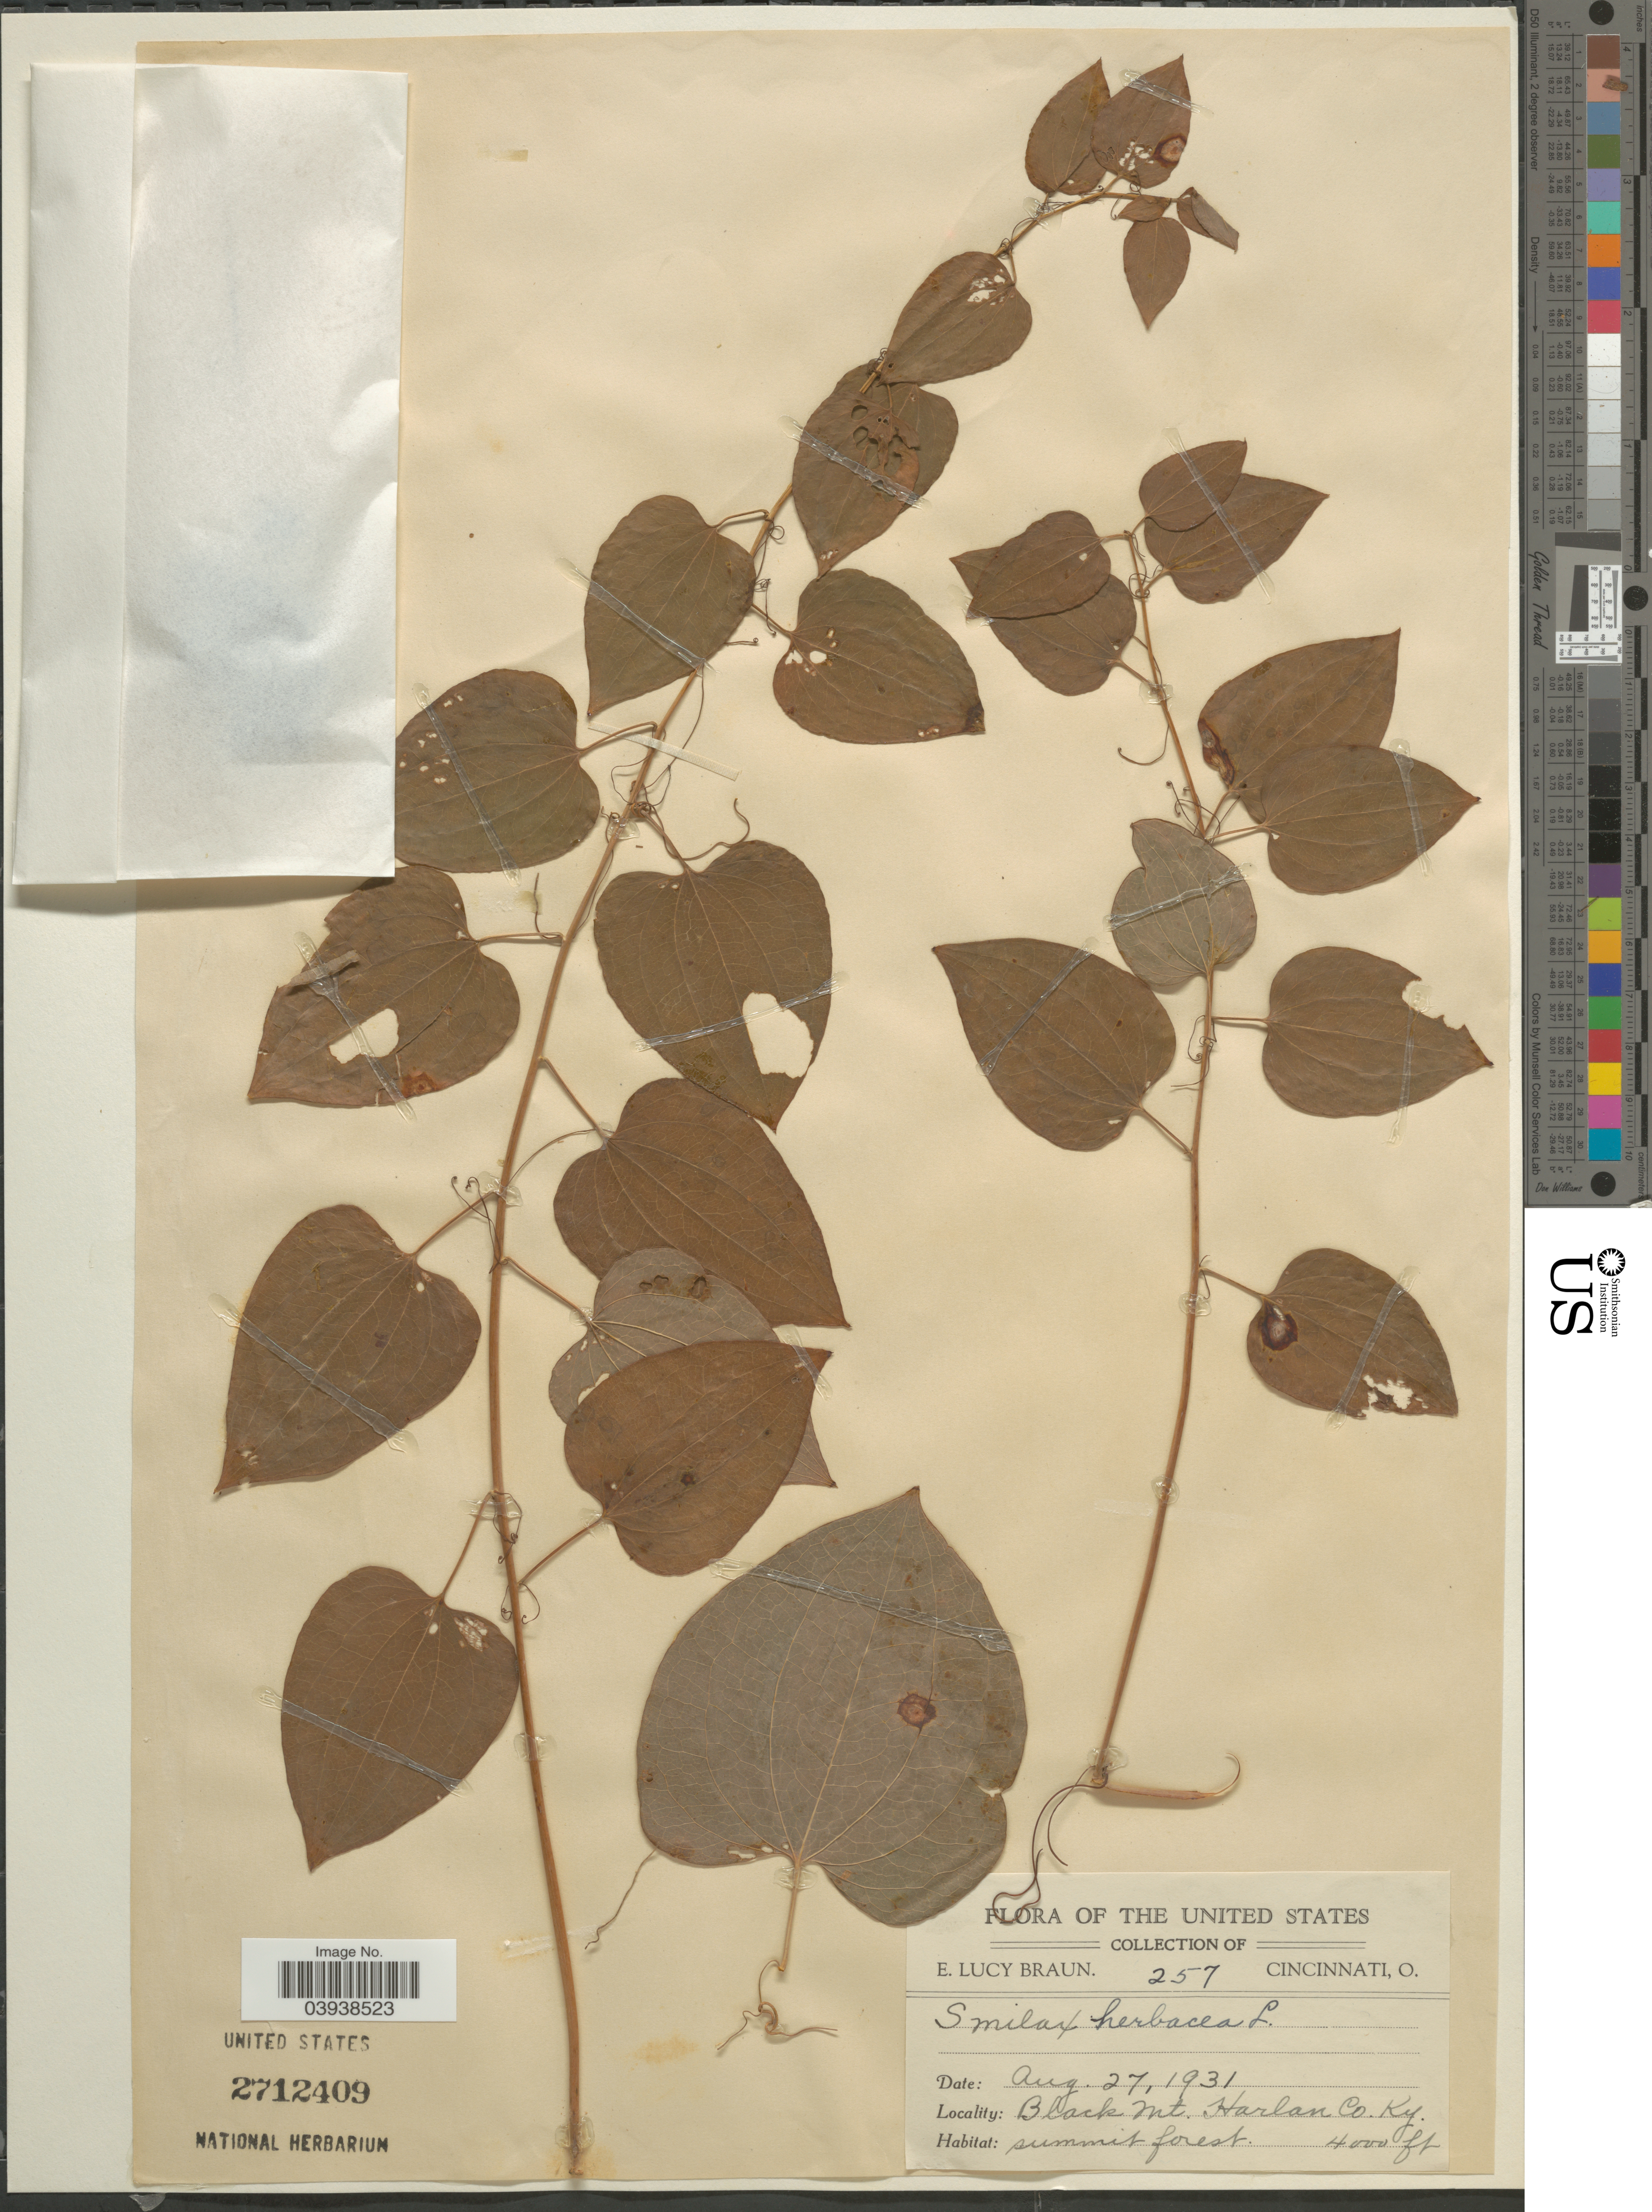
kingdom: Plantae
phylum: Tracheophyta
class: Liliopsida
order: Liliales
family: Smilacaceae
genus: Smilax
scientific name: Smilax herbacea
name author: L.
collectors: E. L. Braun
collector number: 257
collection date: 1931-08-27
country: United States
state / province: Kentucky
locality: Black Mt. Harlan Co.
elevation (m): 1219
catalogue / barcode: US 2712409